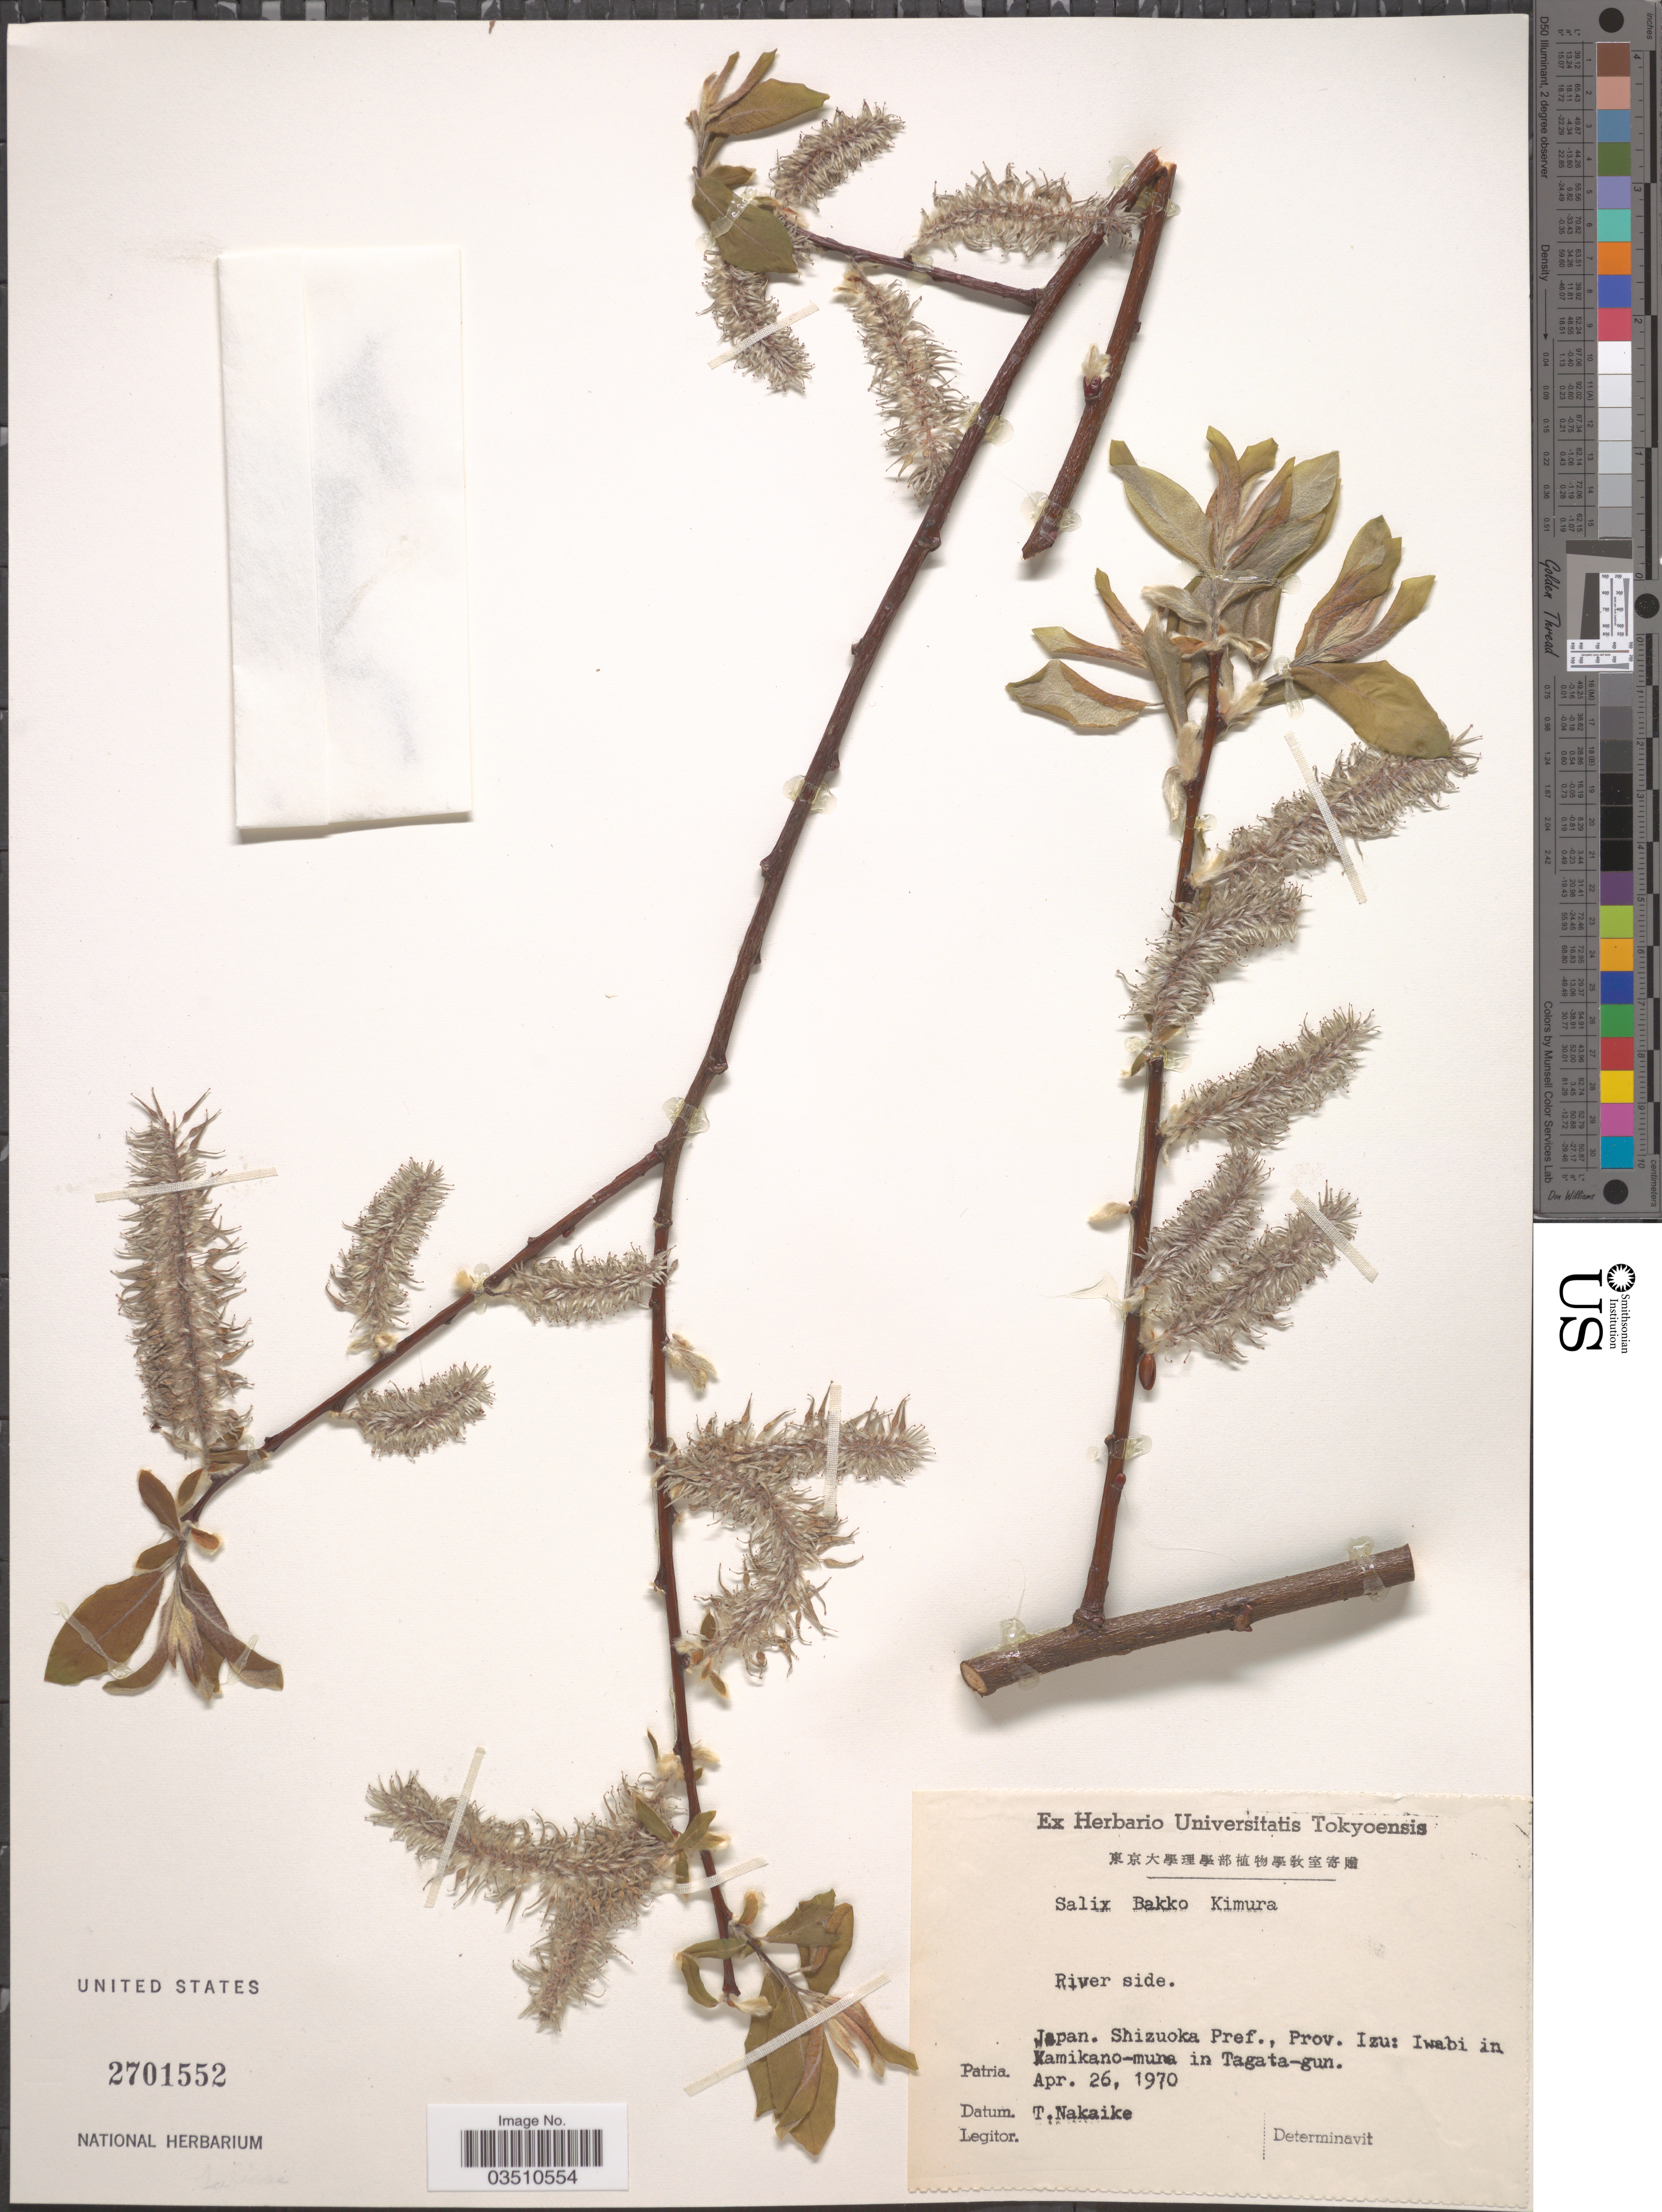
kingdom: Plantae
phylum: Tracheophyta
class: Magnoliopsida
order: Malpighiales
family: Salicaceae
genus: Salix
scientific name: Salix bakko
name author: Kimura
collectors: T. Nakaike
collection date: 1970-04-26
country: Japan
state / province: Sizuoka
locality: Shizuoka Pref., Prov. Izu: Iwabi in Kamikano-mura in Tagata-gun.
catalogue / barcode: US 2701552